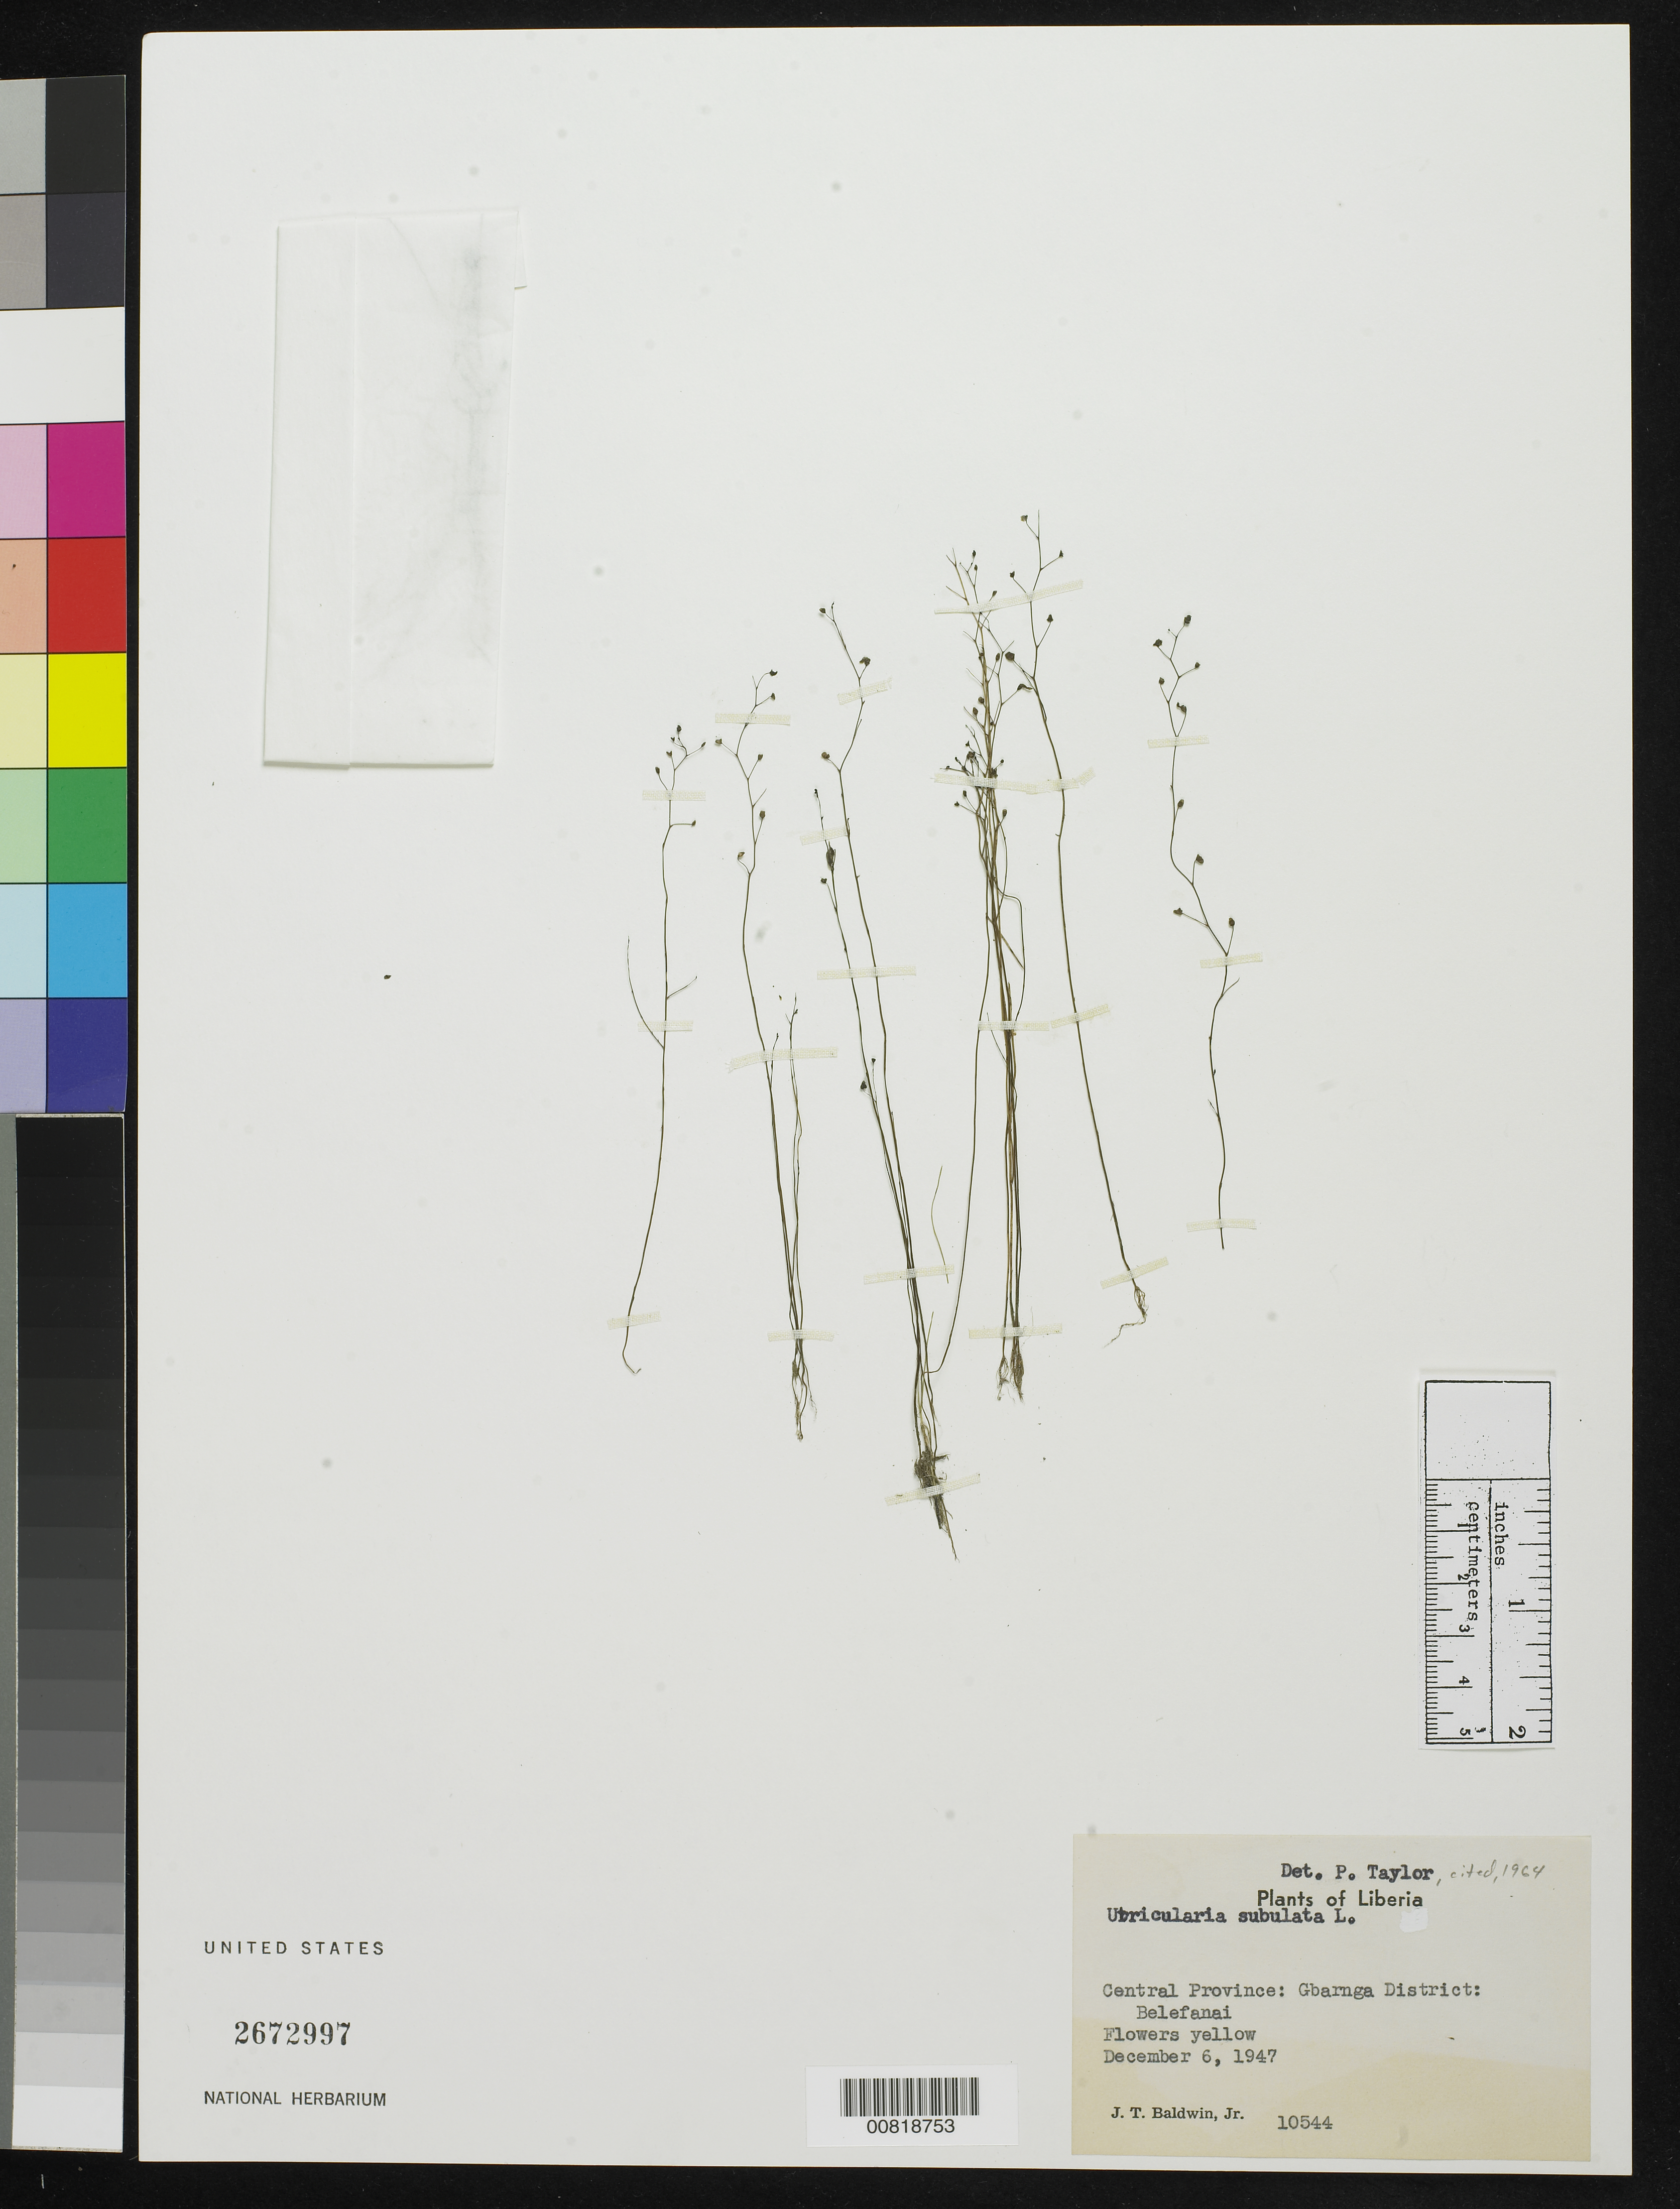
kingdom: Plantae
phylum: Tracheophyta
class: Magnoliopsida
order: Lamiales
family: Lentibulariaceae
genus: Utricularia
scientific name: Utricularia subulata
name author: L.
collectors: J. T. Baldwin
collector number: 10544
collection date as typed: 6 Dec 1947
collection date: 1947-12-06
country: Liberia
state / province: Bong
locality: Central Province: Gbarnga District, Belefanai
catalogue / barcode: US 2672997